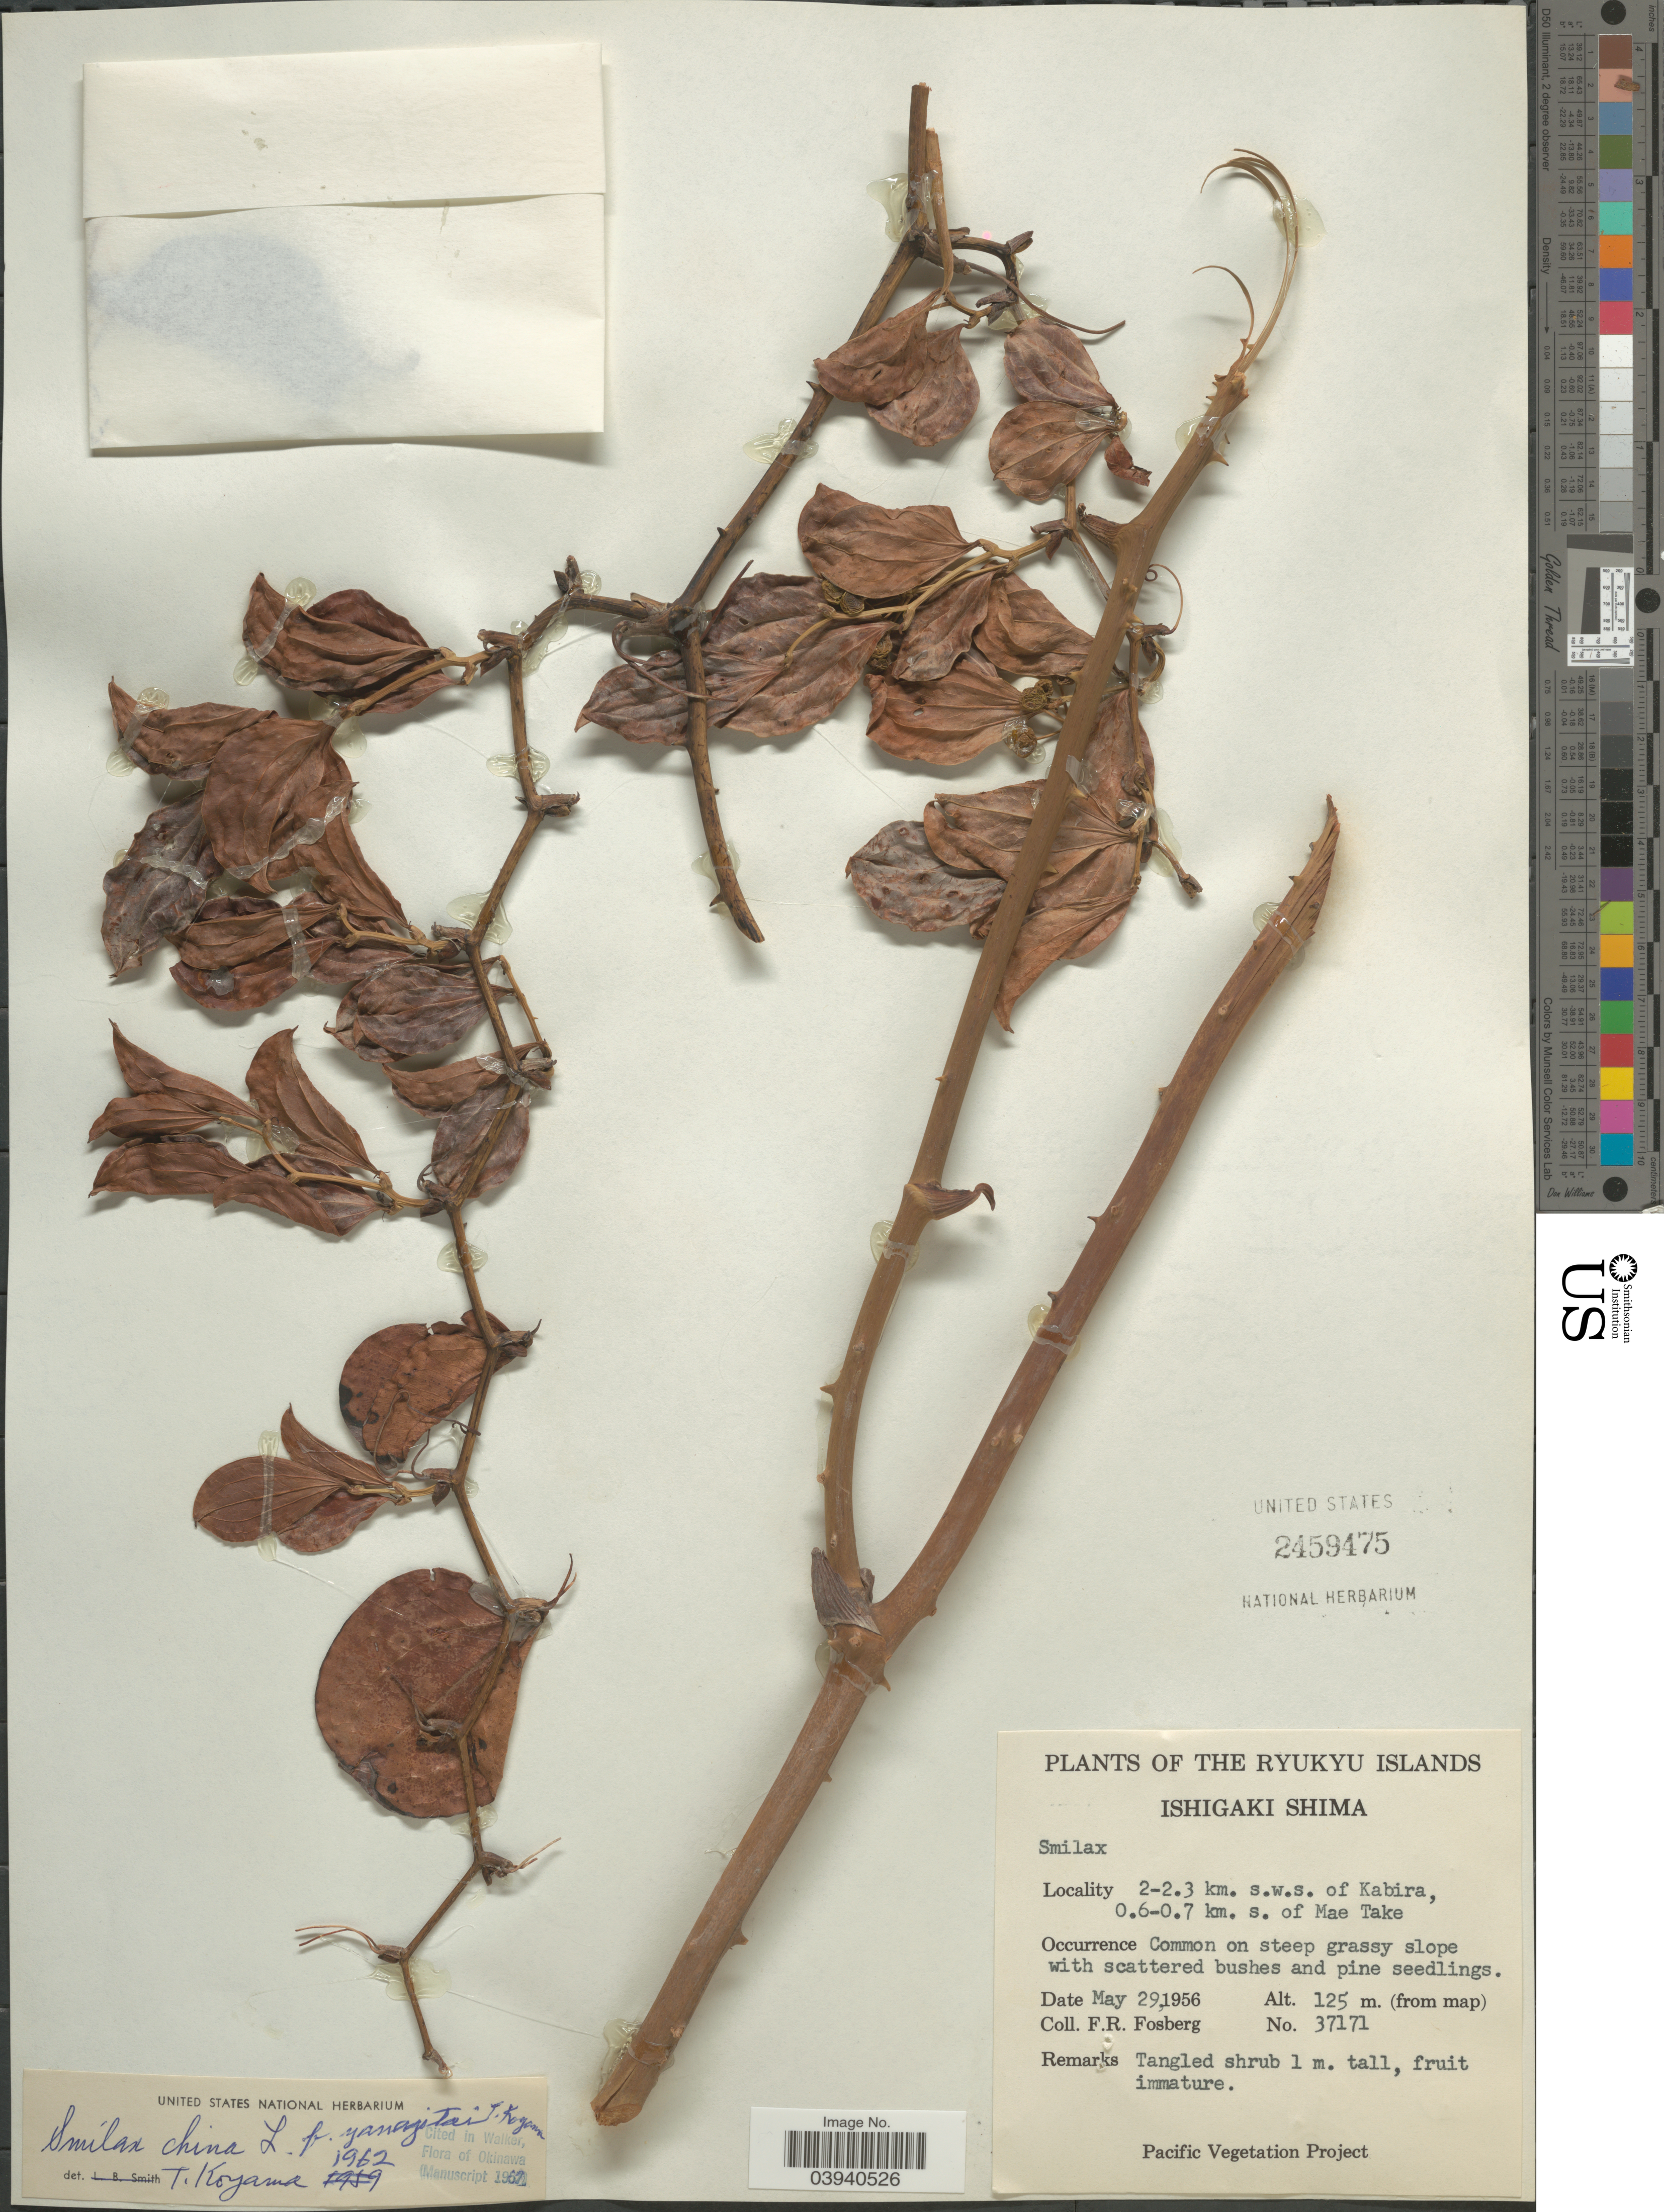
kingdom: Plantae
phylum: Tracheophyta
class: Liliopsida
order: Liliales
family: Smilacaceae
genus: Smilax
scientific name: Smilax china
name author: L.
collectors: F. R. Fosberg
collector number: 37171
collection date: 1956-05-29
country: Japan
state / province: Okinawa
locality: The Ryukyu Islands. Ishigaki Shima. 2-2.3 km. s.w.s. of Kabira, 0.6-0.7 km. s. of Mae Take.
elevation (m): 125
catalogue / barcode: US 2459475